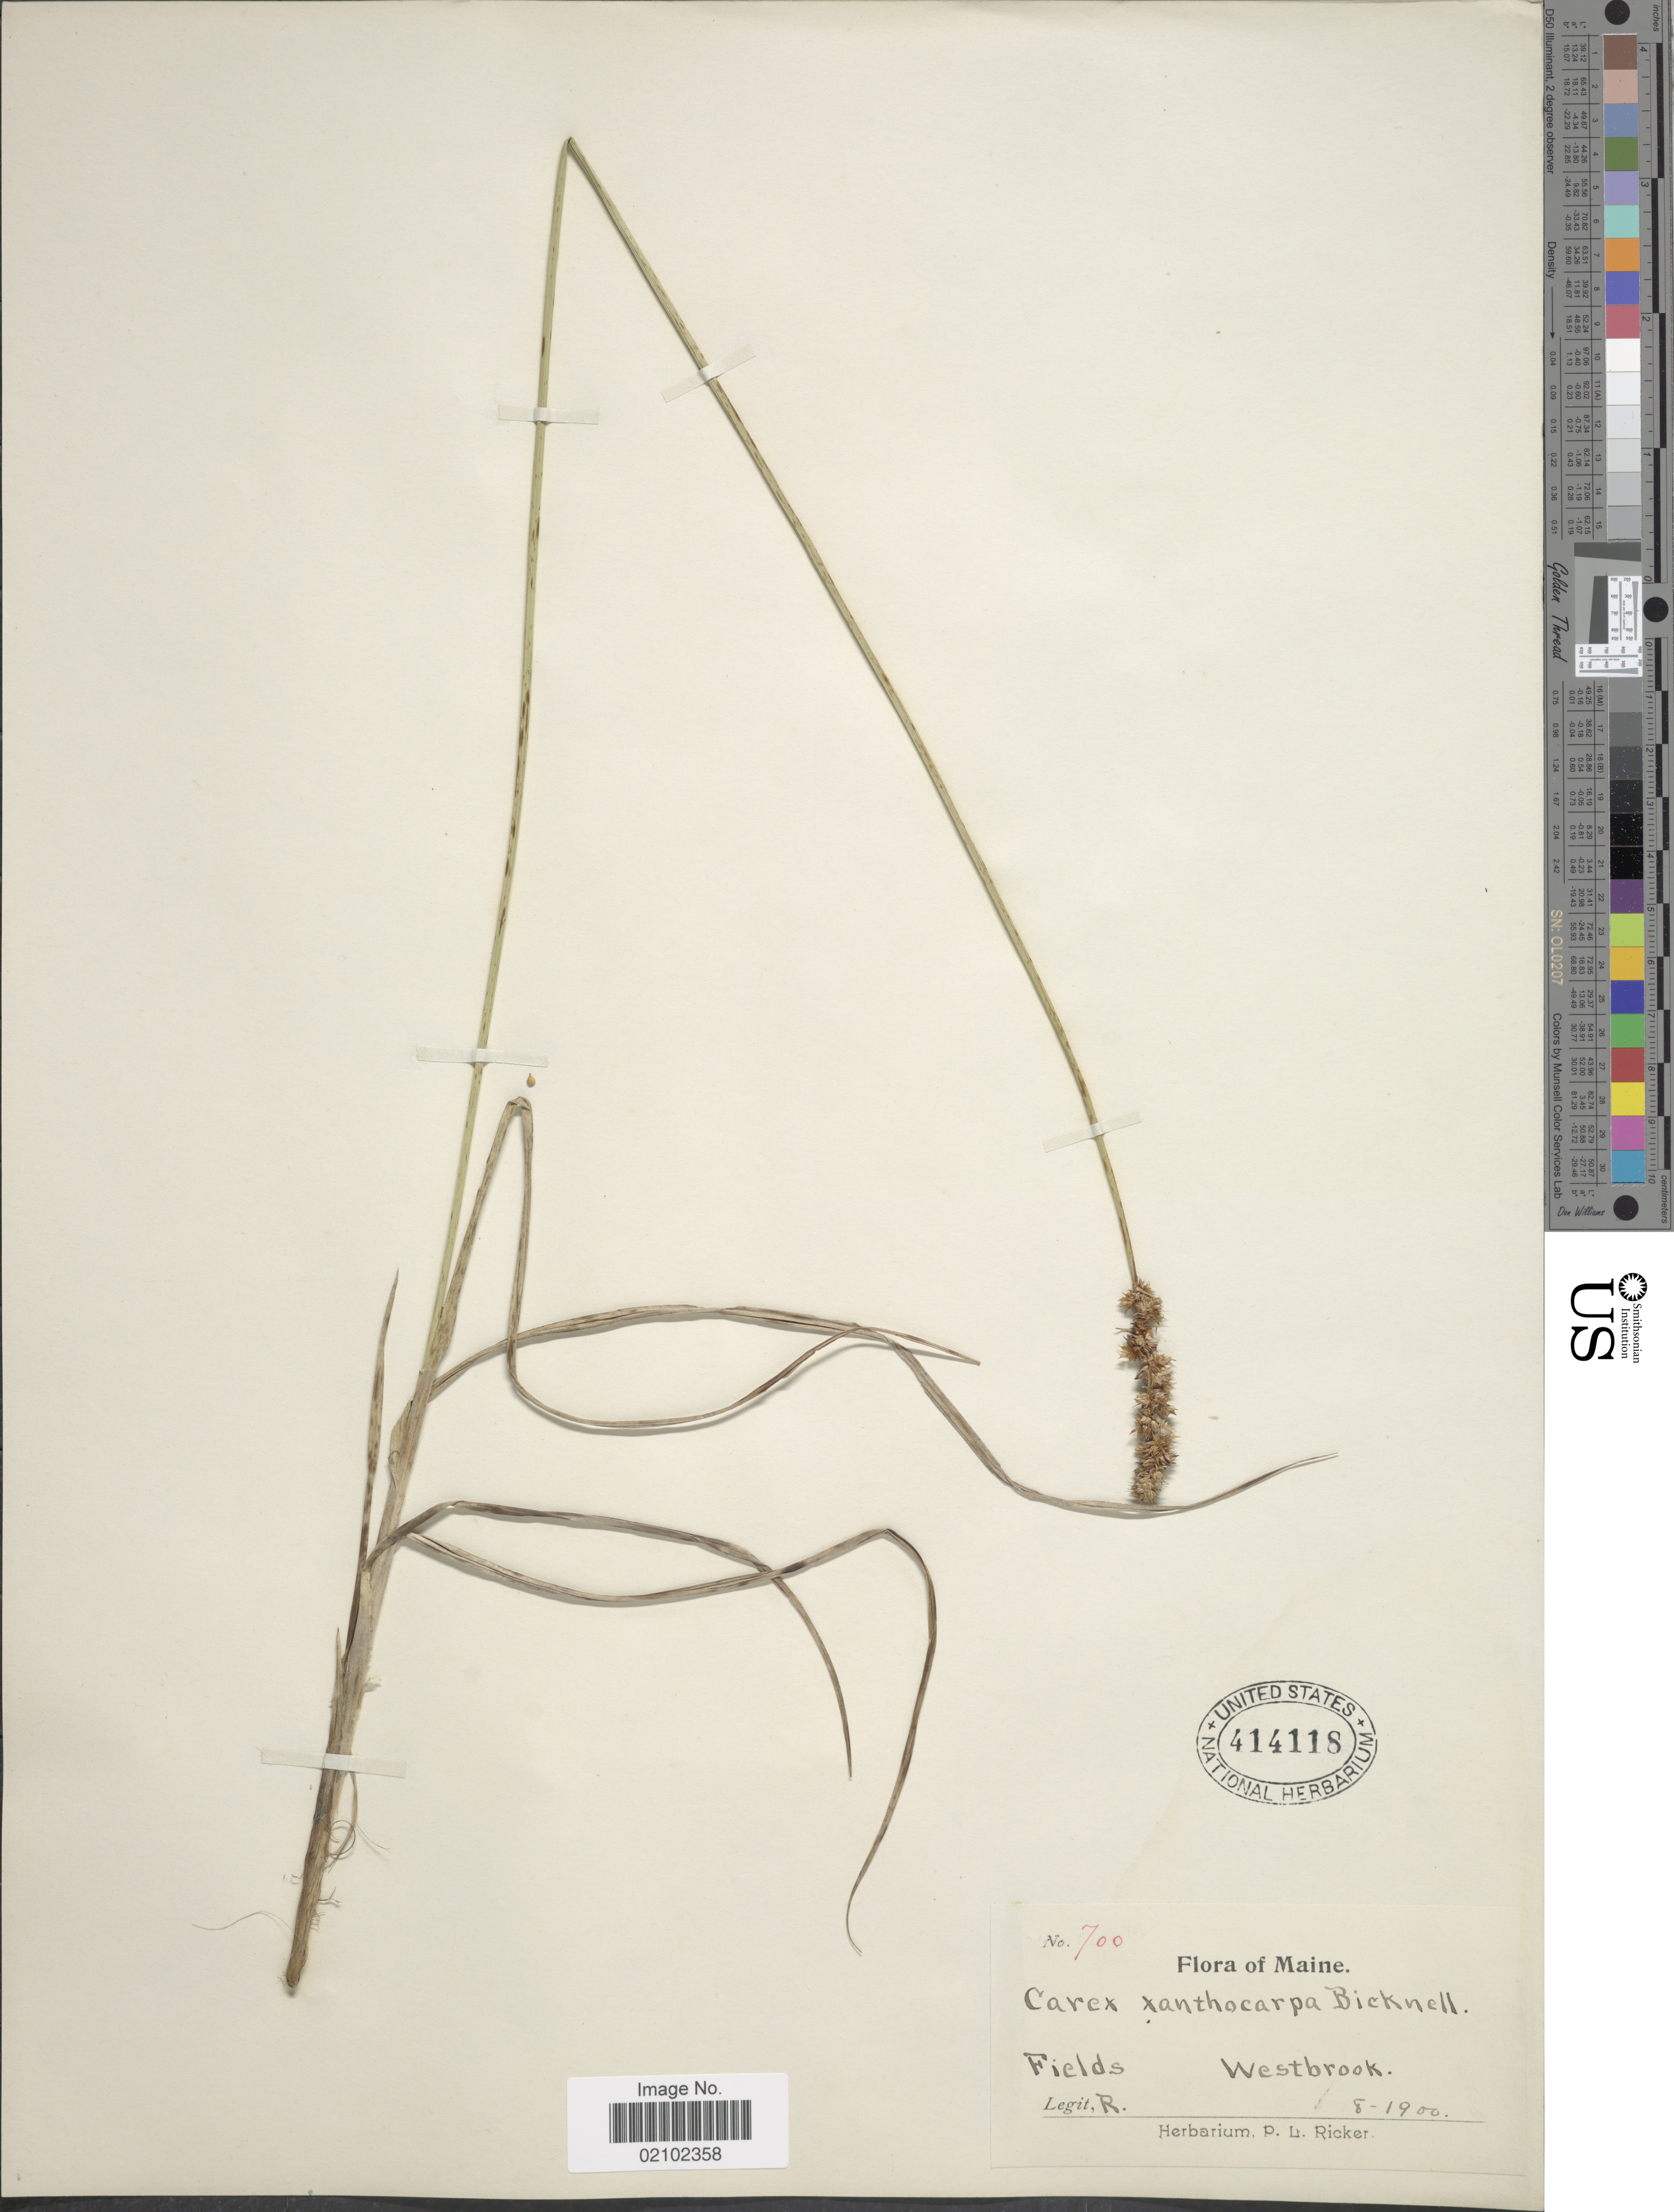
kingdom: Plantae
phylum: Tracheophyta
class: Liliopsida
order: Poales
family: Cyperaceae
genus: Carex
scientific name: Carex annectens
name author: (E.P. Bicknell) E.P. Bicknell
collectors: P. Ricker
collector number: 700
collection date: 1900-08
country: United States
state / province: Maine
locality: Westbrook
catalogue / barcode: US 414118